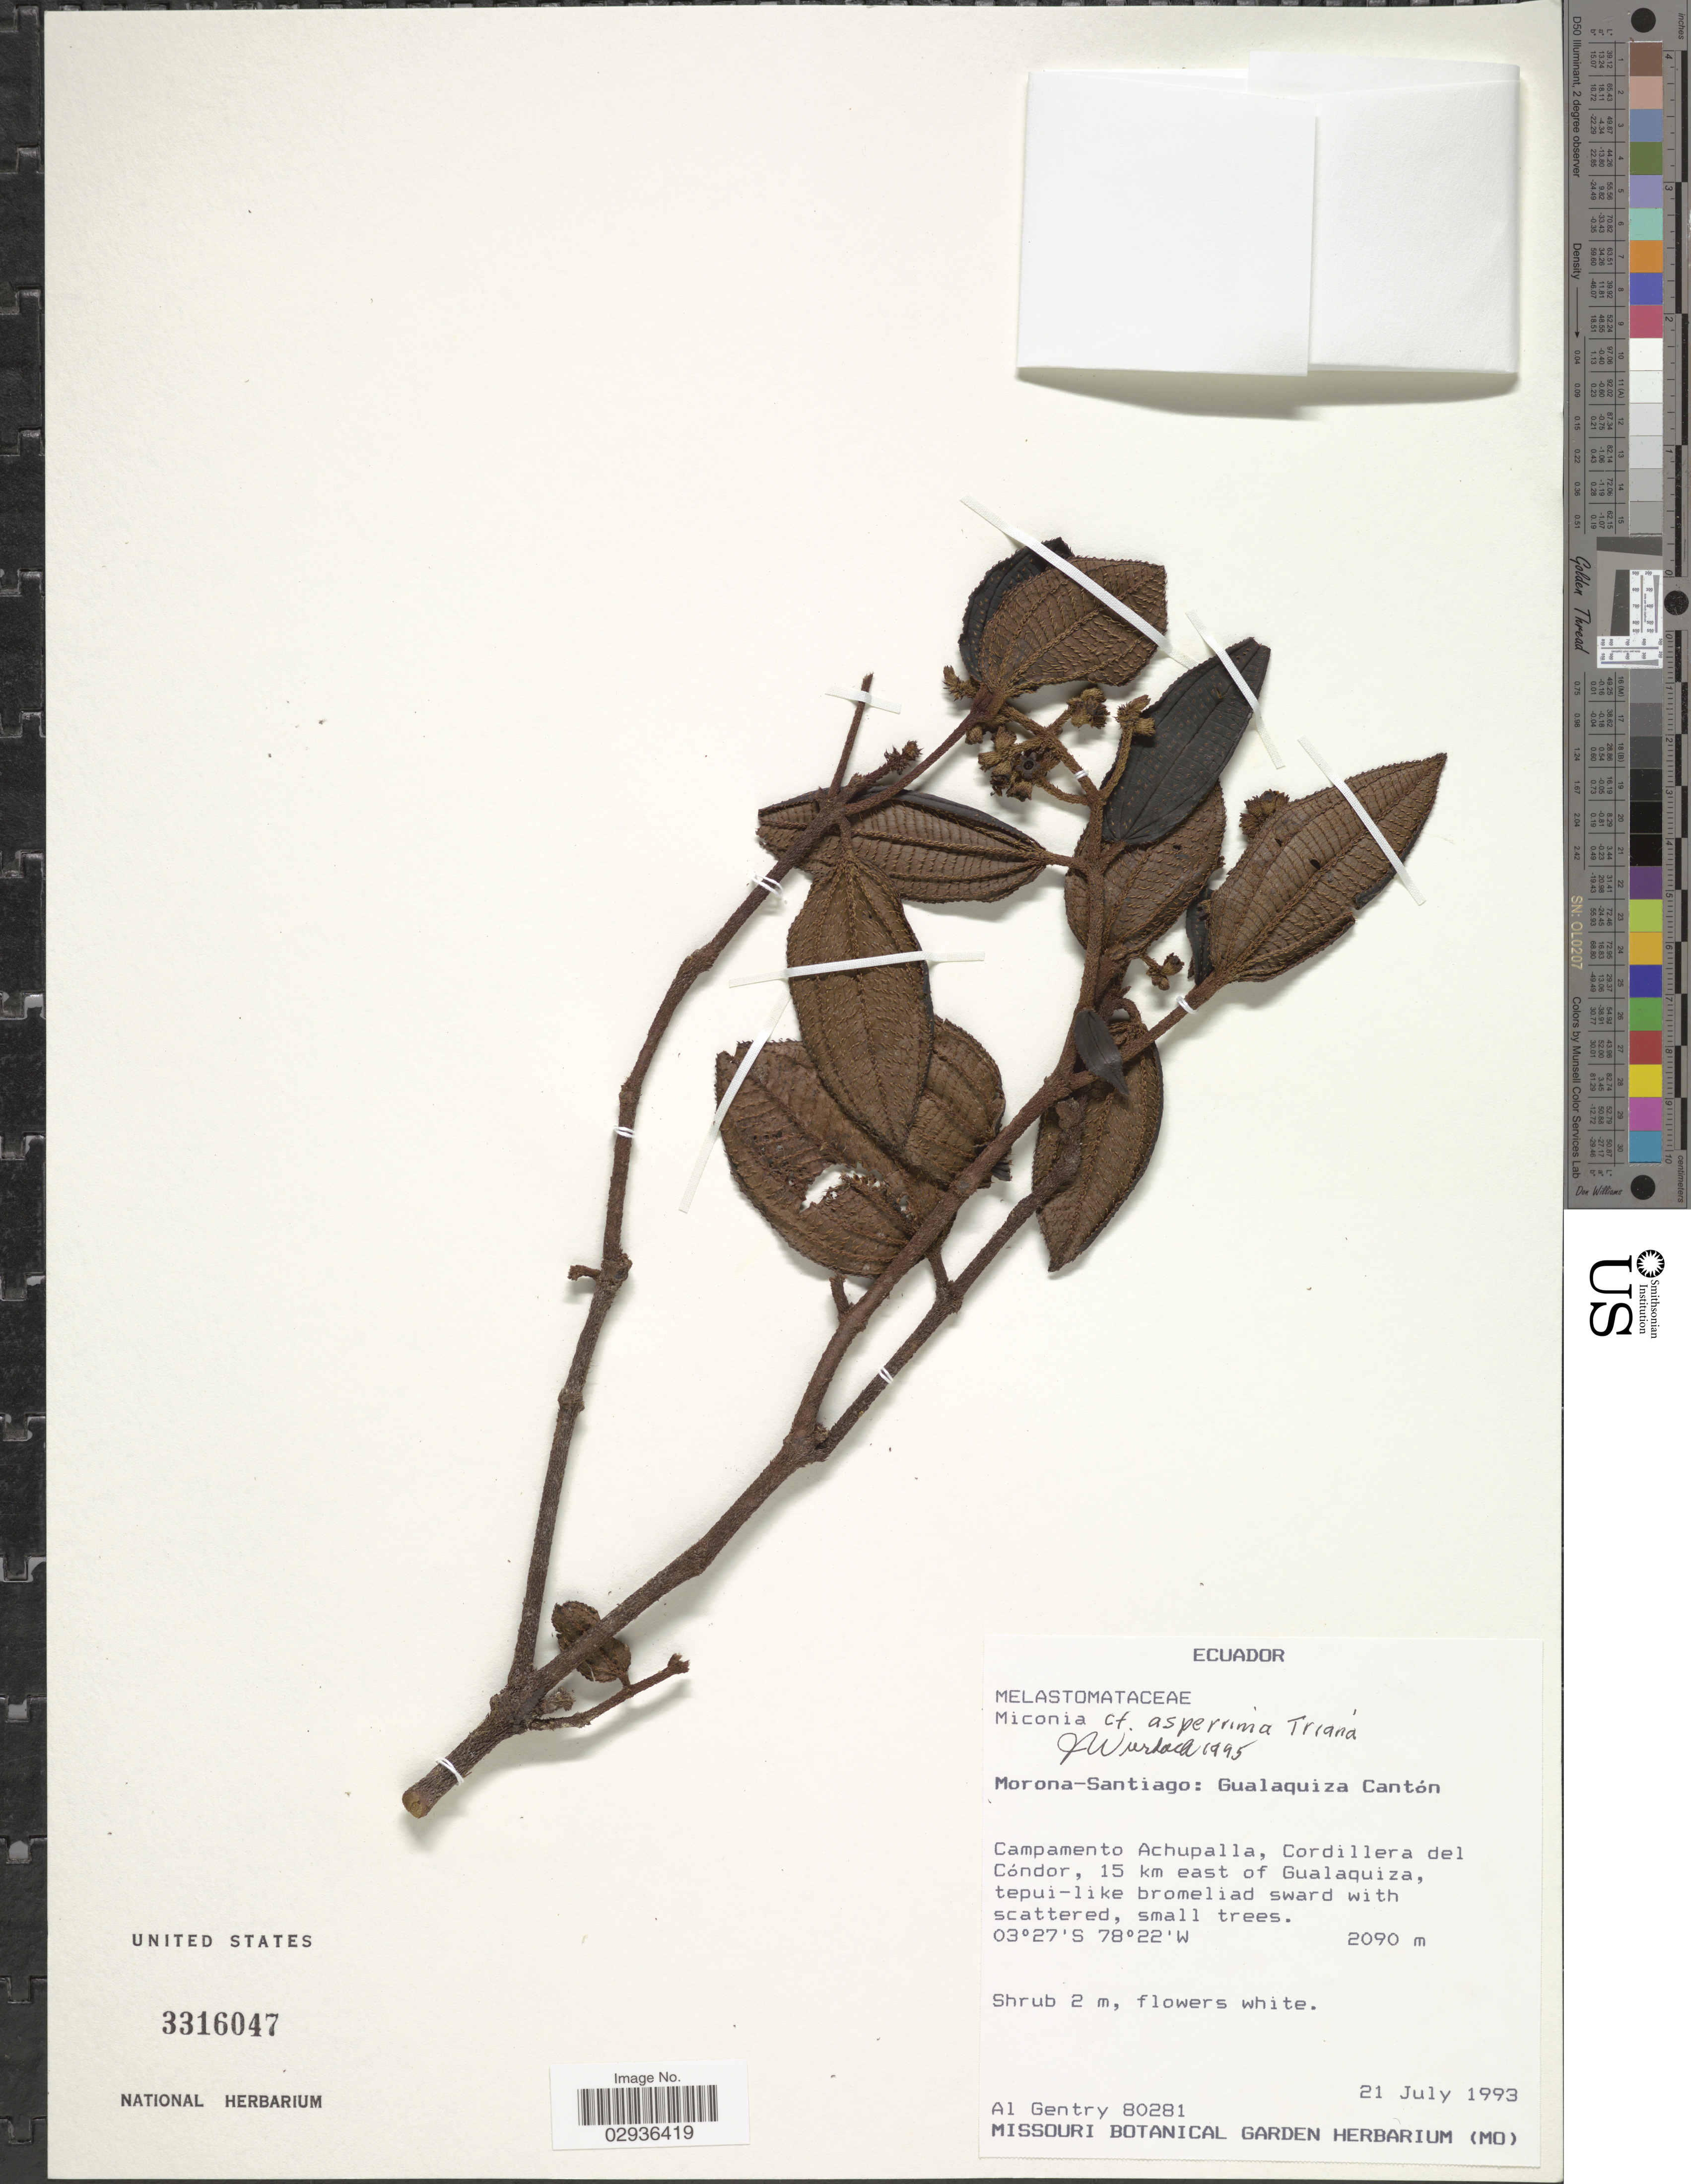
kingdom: Plantae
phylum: Tracheophyta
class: Magnoliopsida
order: Myrtales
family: Melastomataceae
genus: Miconia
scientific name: Miconia asperrima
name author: Triana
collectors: A. H. Gentry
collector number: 80281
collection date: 1993-07-21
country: Ecuador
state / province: Morona-Santiago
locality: Gualaquiza Cantón, Campamento Achupalla, Cordillera del Cóndor, 15 km east of Gualaquiza.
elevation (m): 2090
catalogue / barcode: US 3316047